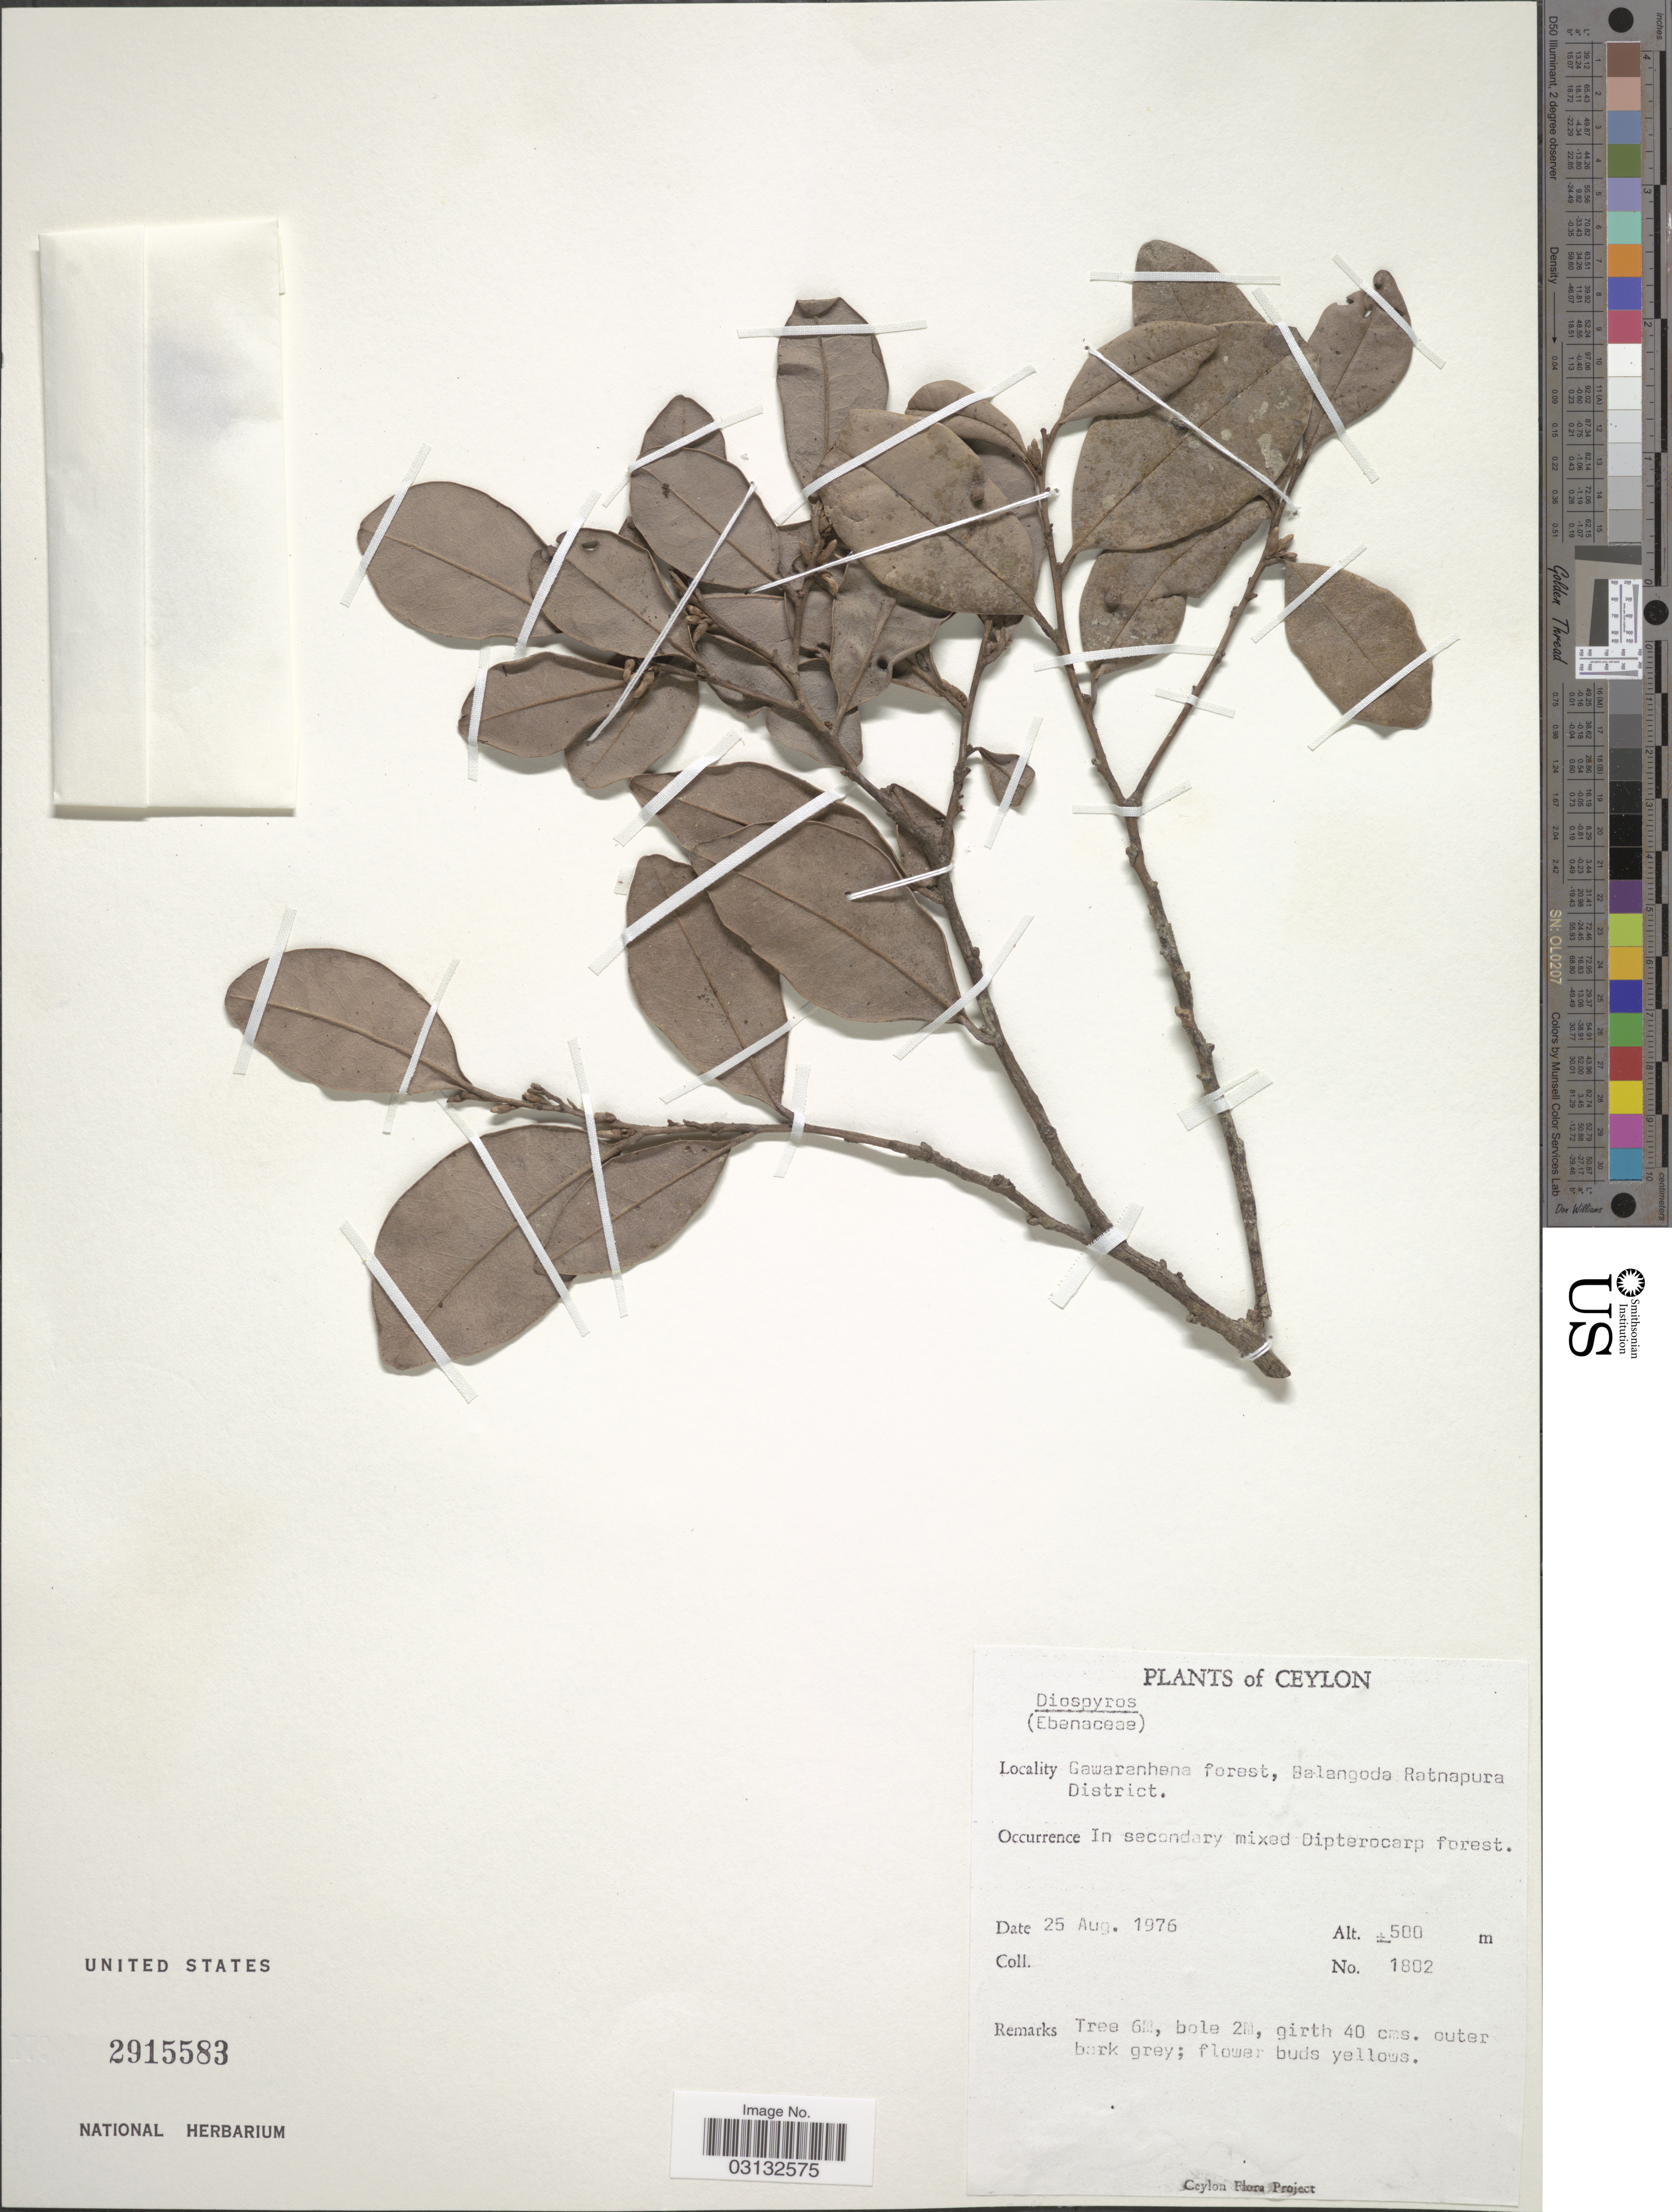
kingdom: Plantae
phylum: Tracheophyta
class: Magnoliopsida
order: Ericales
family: Ebenaceae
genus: Diospyros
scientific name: Diospyros sp.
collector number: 1802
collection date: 1976-08-25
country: Sri Lanka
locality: Ceylon. Gawaranhena forest, Balangoda Ratnapura District.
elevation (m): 500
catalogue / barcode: US 2915583